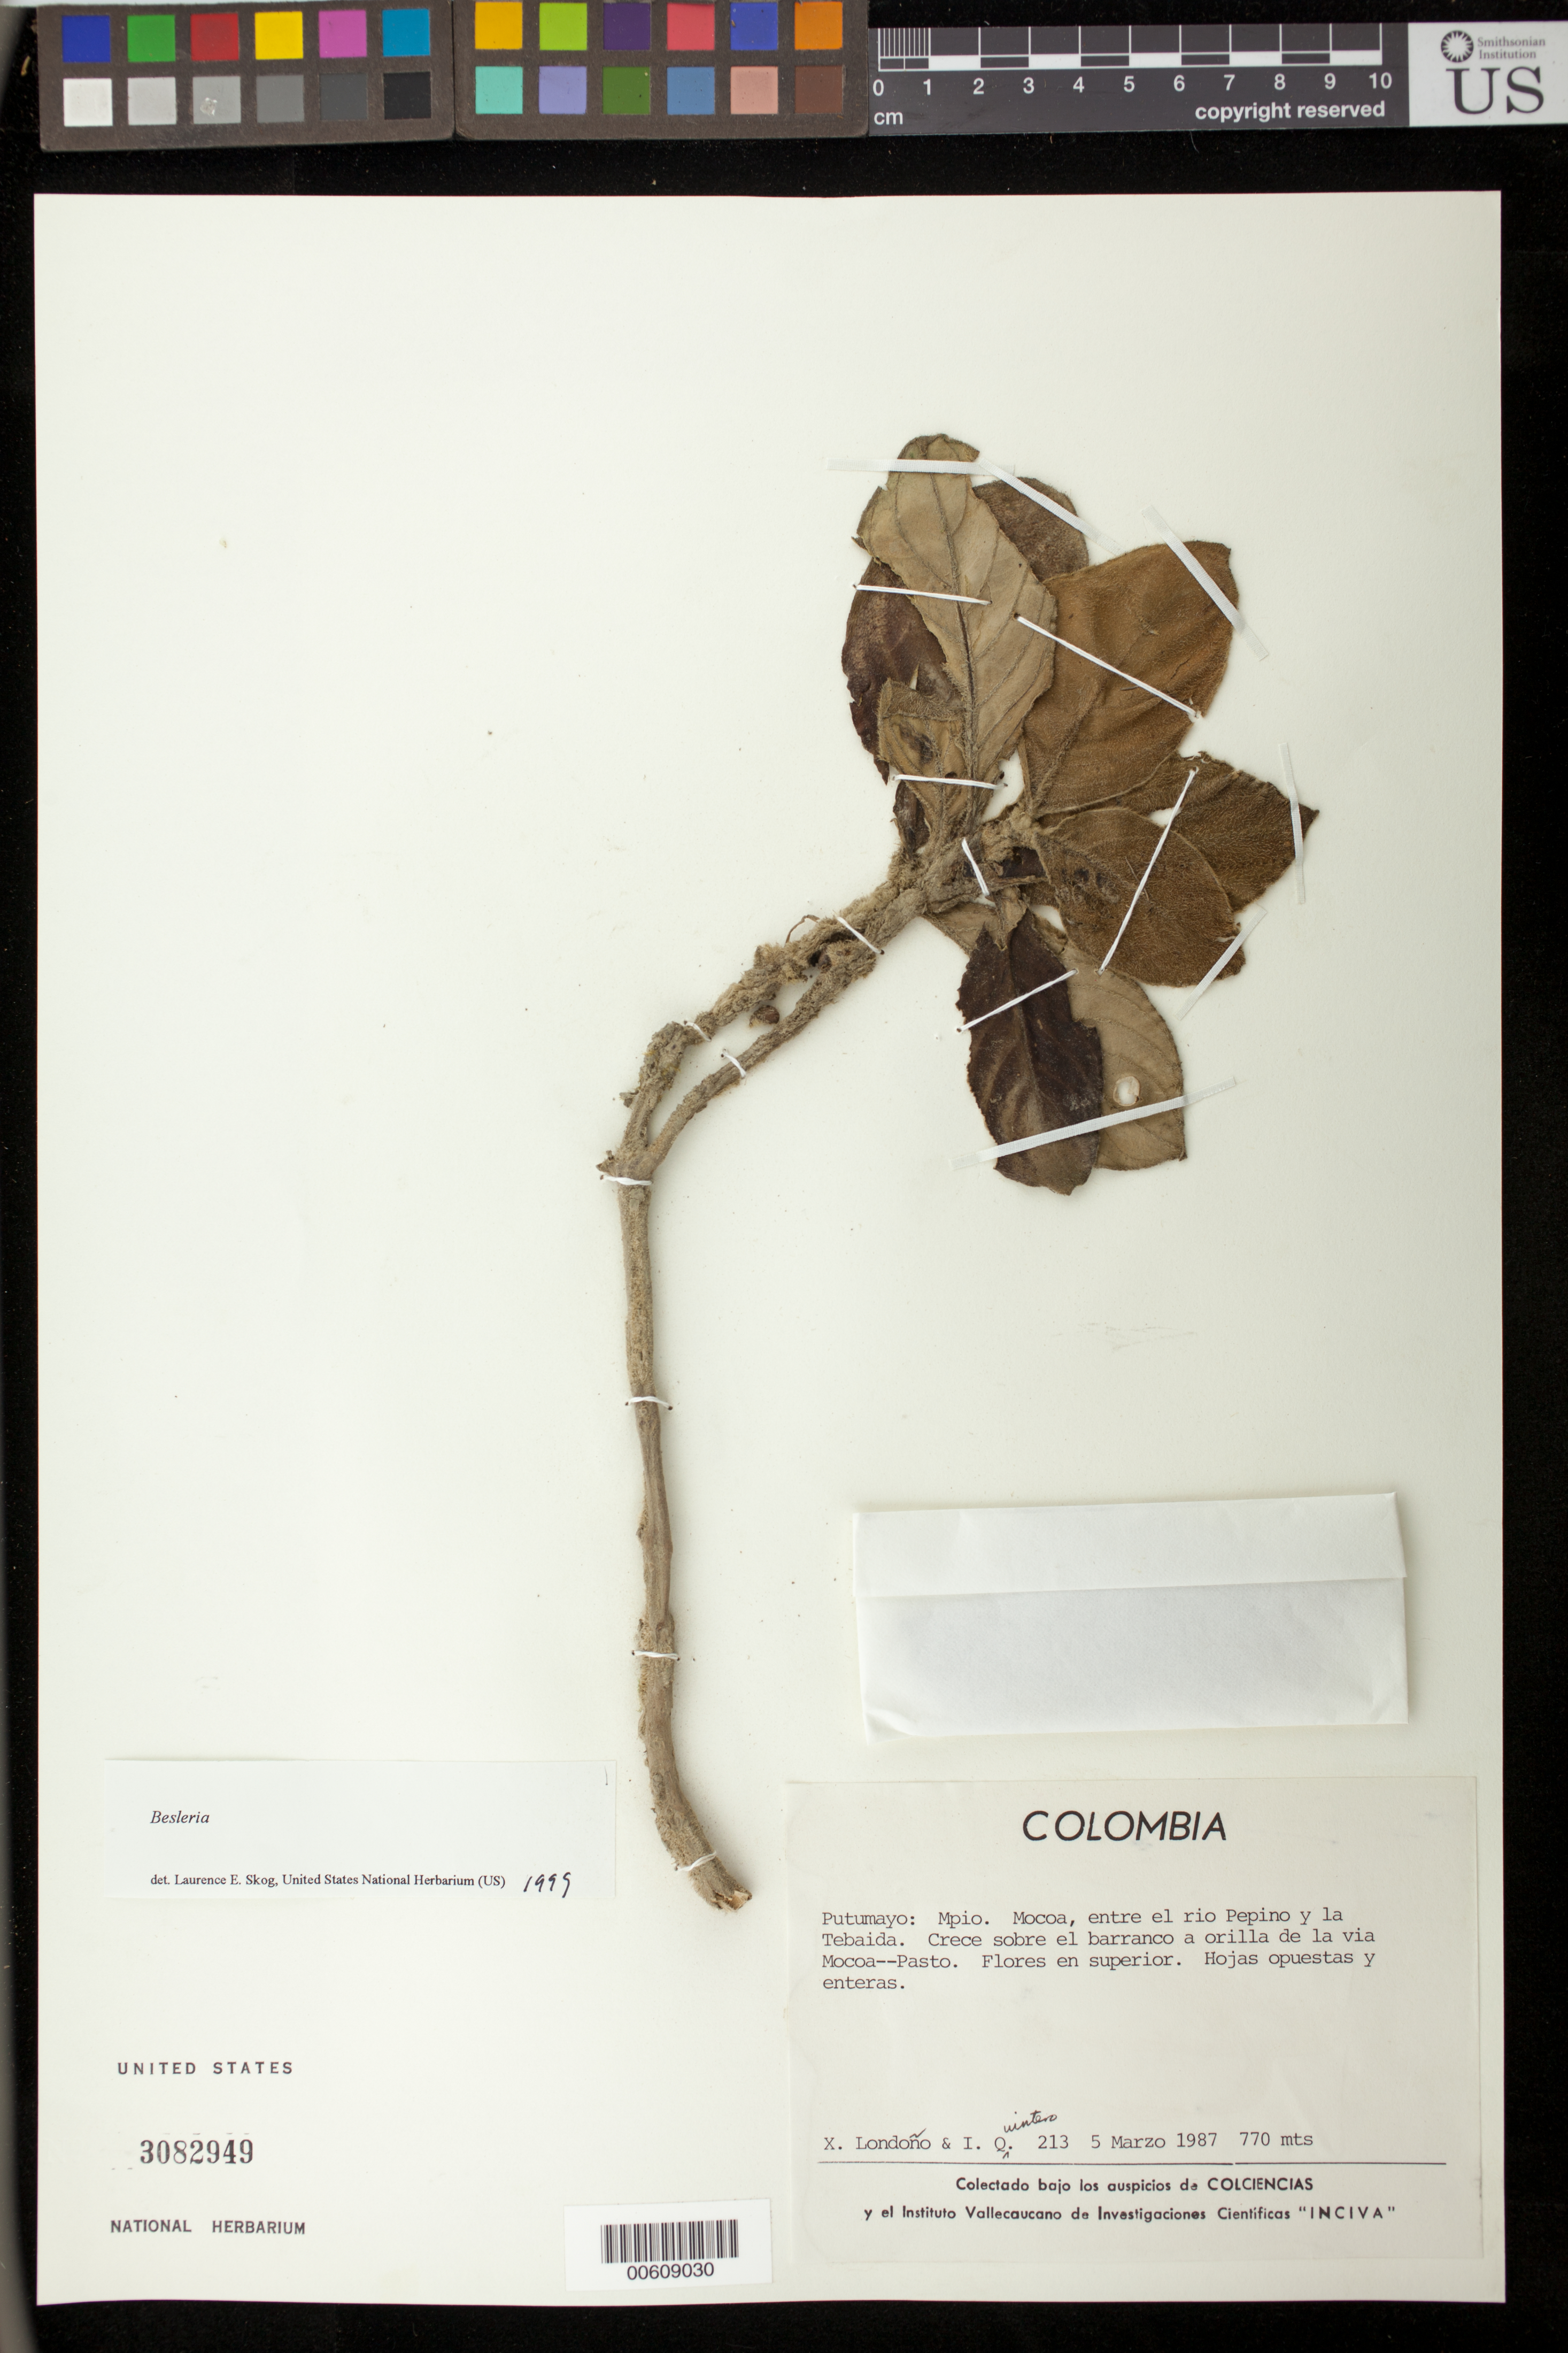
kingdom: Plantae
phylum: Tracheophyta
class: Magnoliopsida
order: Lamiales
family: Gesneriaceae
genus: Besleria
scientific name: Besleria sp.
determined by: Skog, Laurence E.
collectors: X. Londoño & I. Quintero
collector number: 213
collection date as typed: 05 Mar 1987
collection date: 1987-03-05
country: Colombia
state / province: Putumayo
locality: Mpio. Mocoa; entre el rio Pepino y la Tebaida; crece sobre el barranco a orilla de la via Mocoa - Pasto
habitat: Crece sobre el barranco a orilla [de la via]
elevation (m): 770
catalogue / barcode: US 3082949